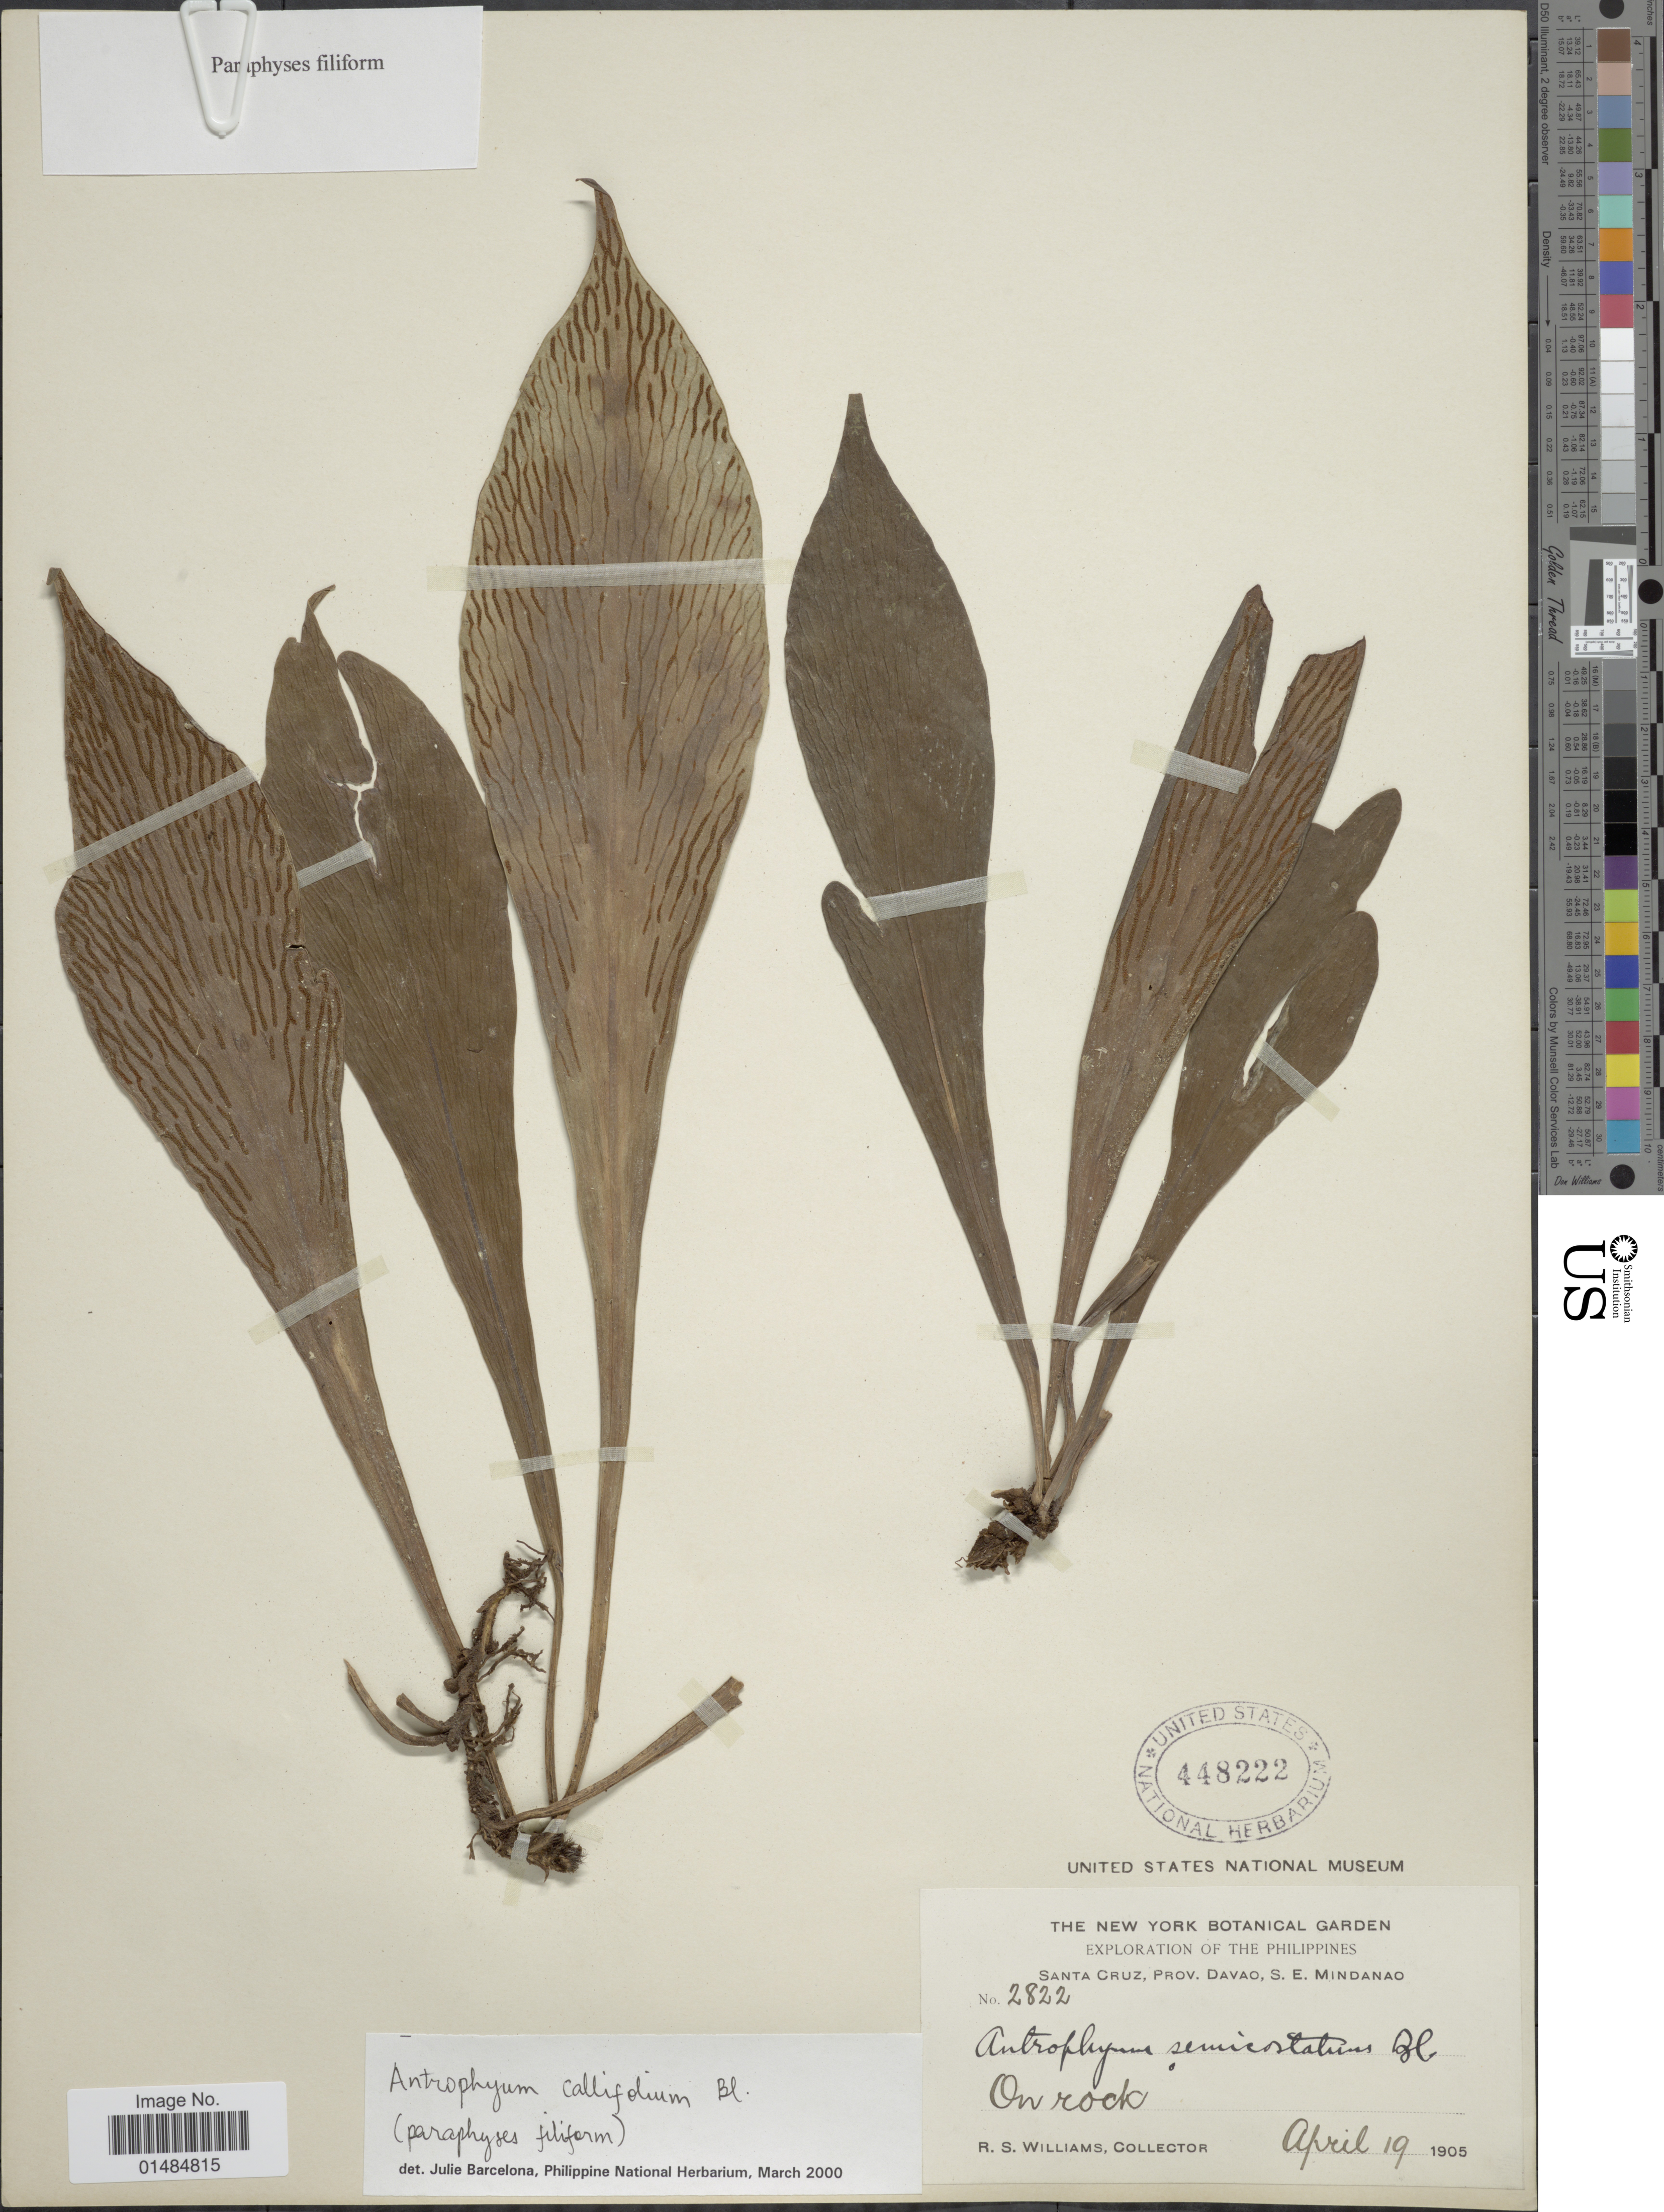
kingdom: Plantae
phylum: Tracheophyta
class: Polypodiopsida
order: Polypodiales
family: Pteridaceae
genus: Antrophyum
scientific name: Antrophyum callifolium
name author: Blume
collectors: R. S. Williams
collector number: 2822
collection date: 1905-04-19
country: Philippines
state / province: Davao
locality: Santa Cruz, Prov. Davao, S.E. Mindanao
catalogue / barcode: US 448222